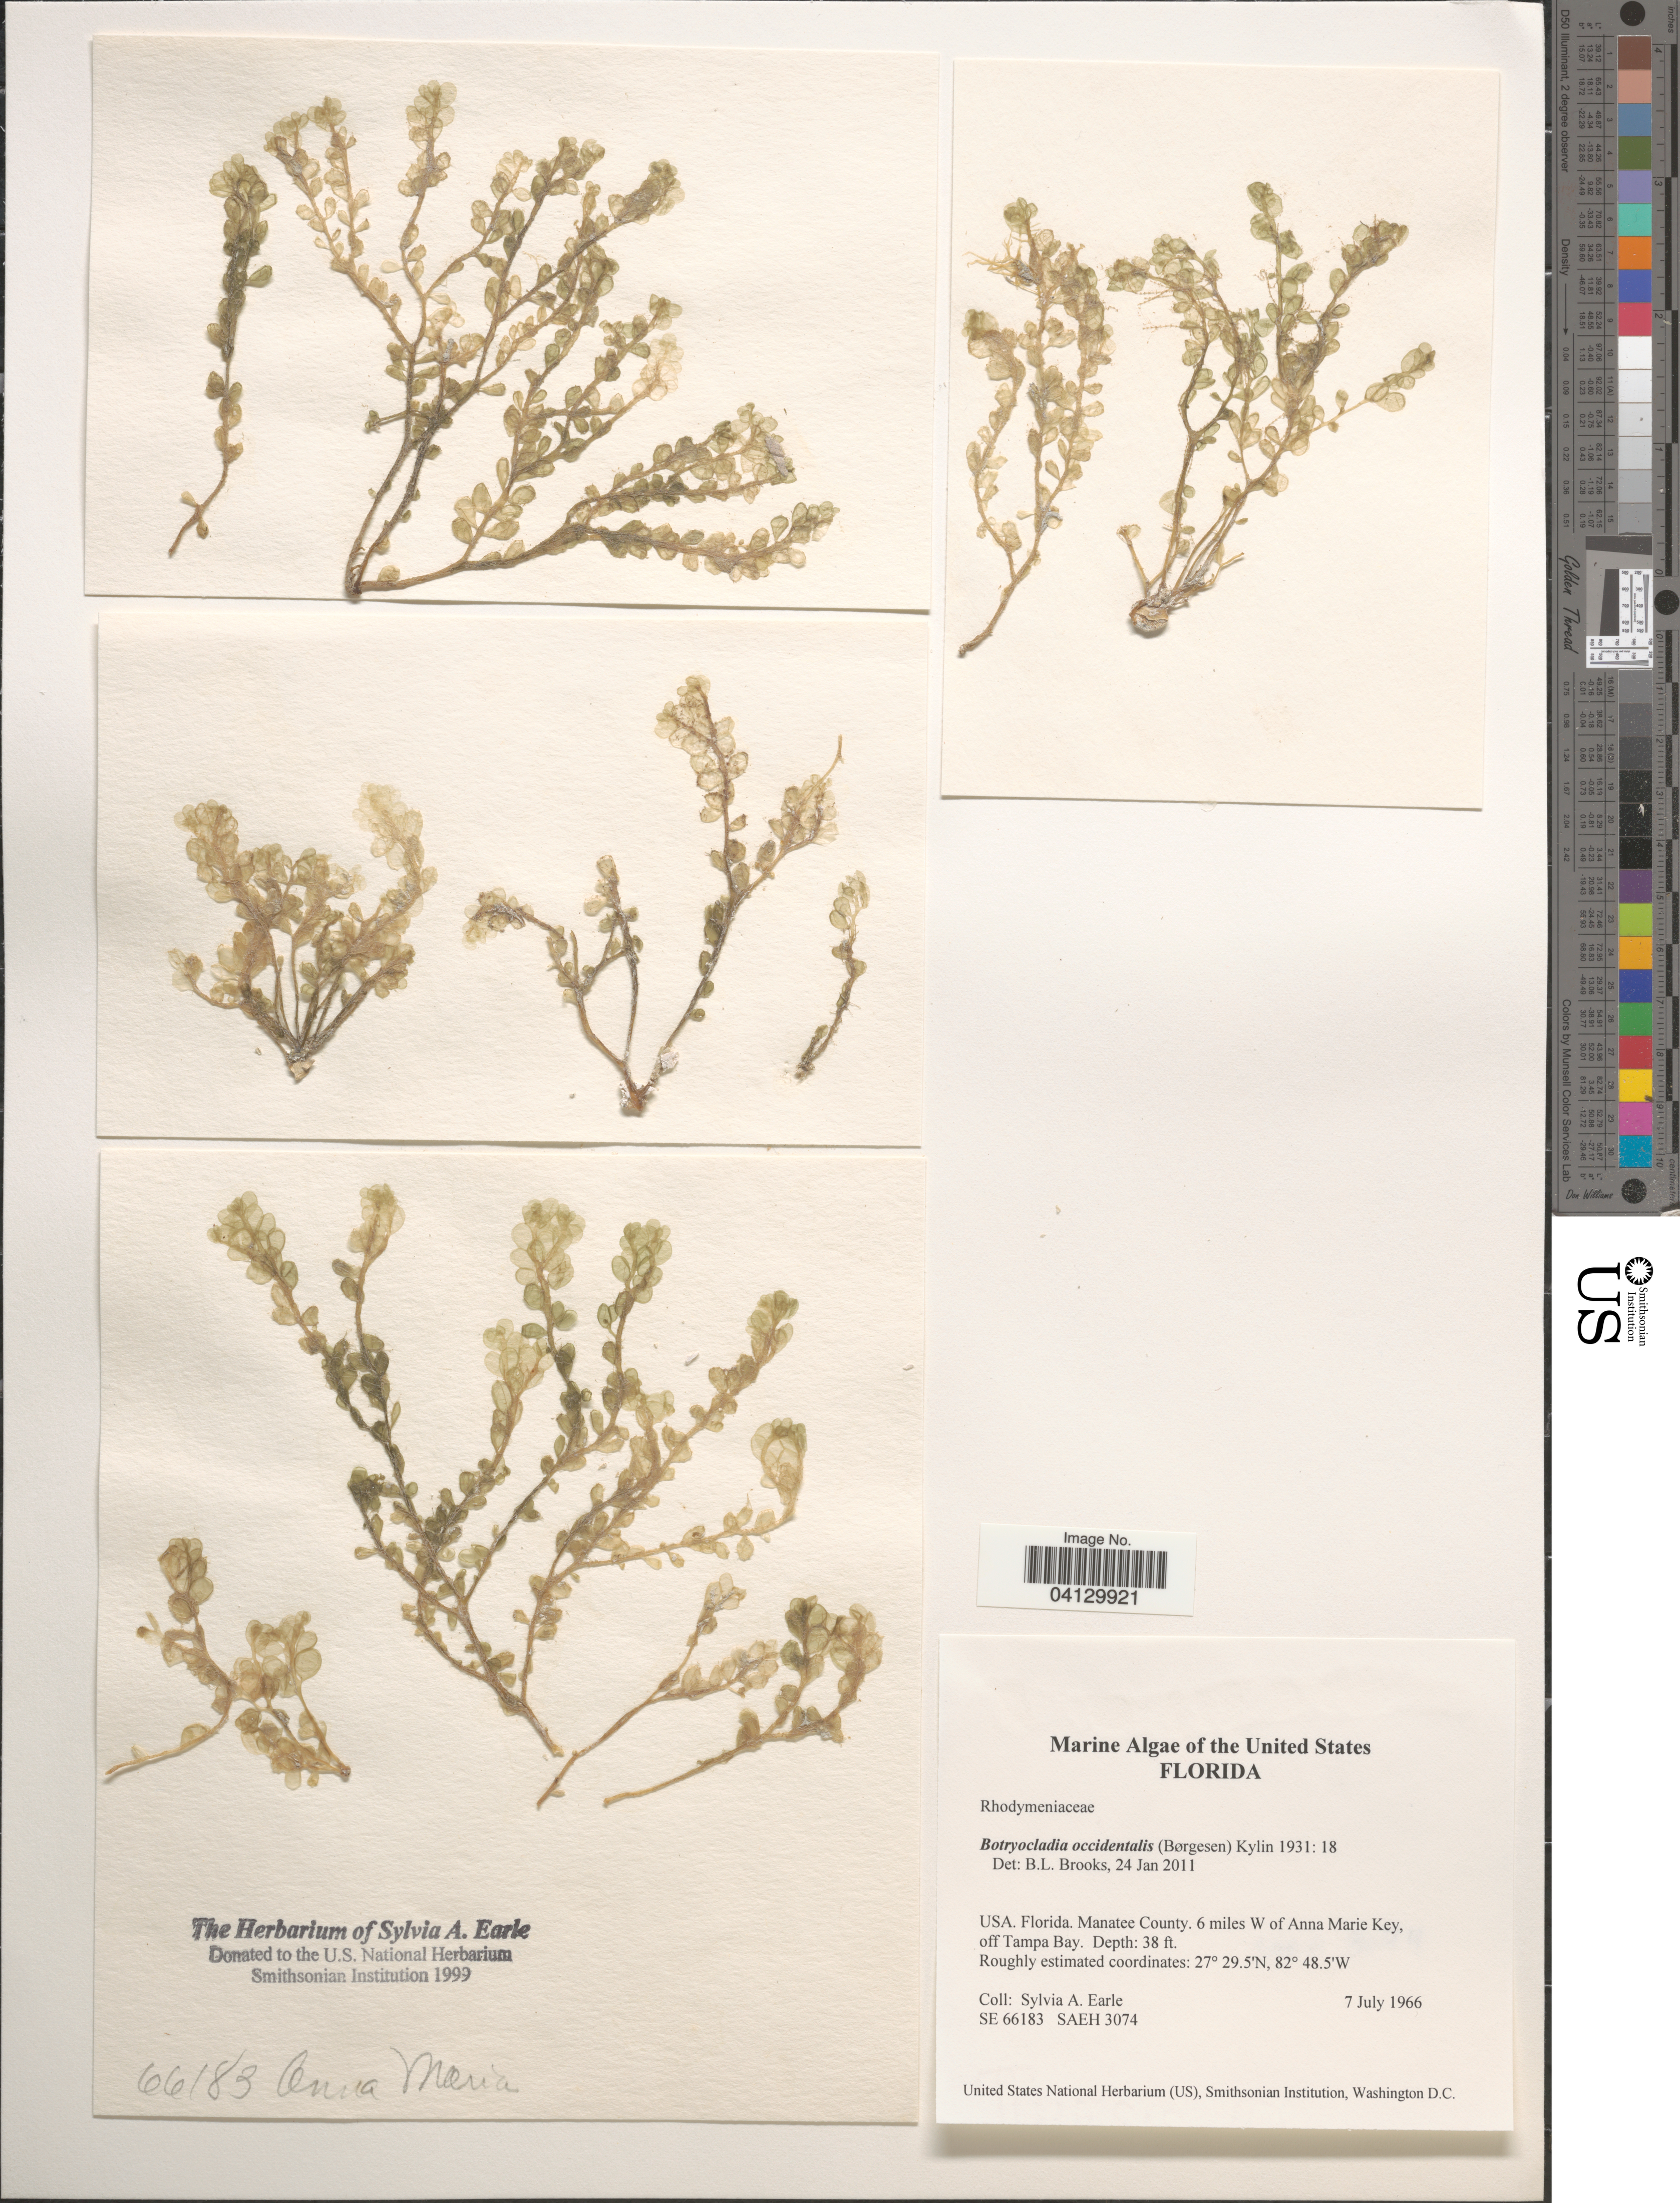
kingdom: Plantae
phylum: Rhodophyta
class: Florideophyceae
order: Rhodymeniales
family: Rhodymeniaceae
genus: Botryocladia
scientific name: Botryocladia occidentalis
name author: (Børgesen) Kylin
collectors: S. A. Earle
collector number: SE66183/SAEH3074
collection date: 1966-07-07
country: United States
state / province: Florida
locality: Manatee County. 6 miles W of Anna Marie Key, off Tampa Bay.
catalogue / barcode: US 328709